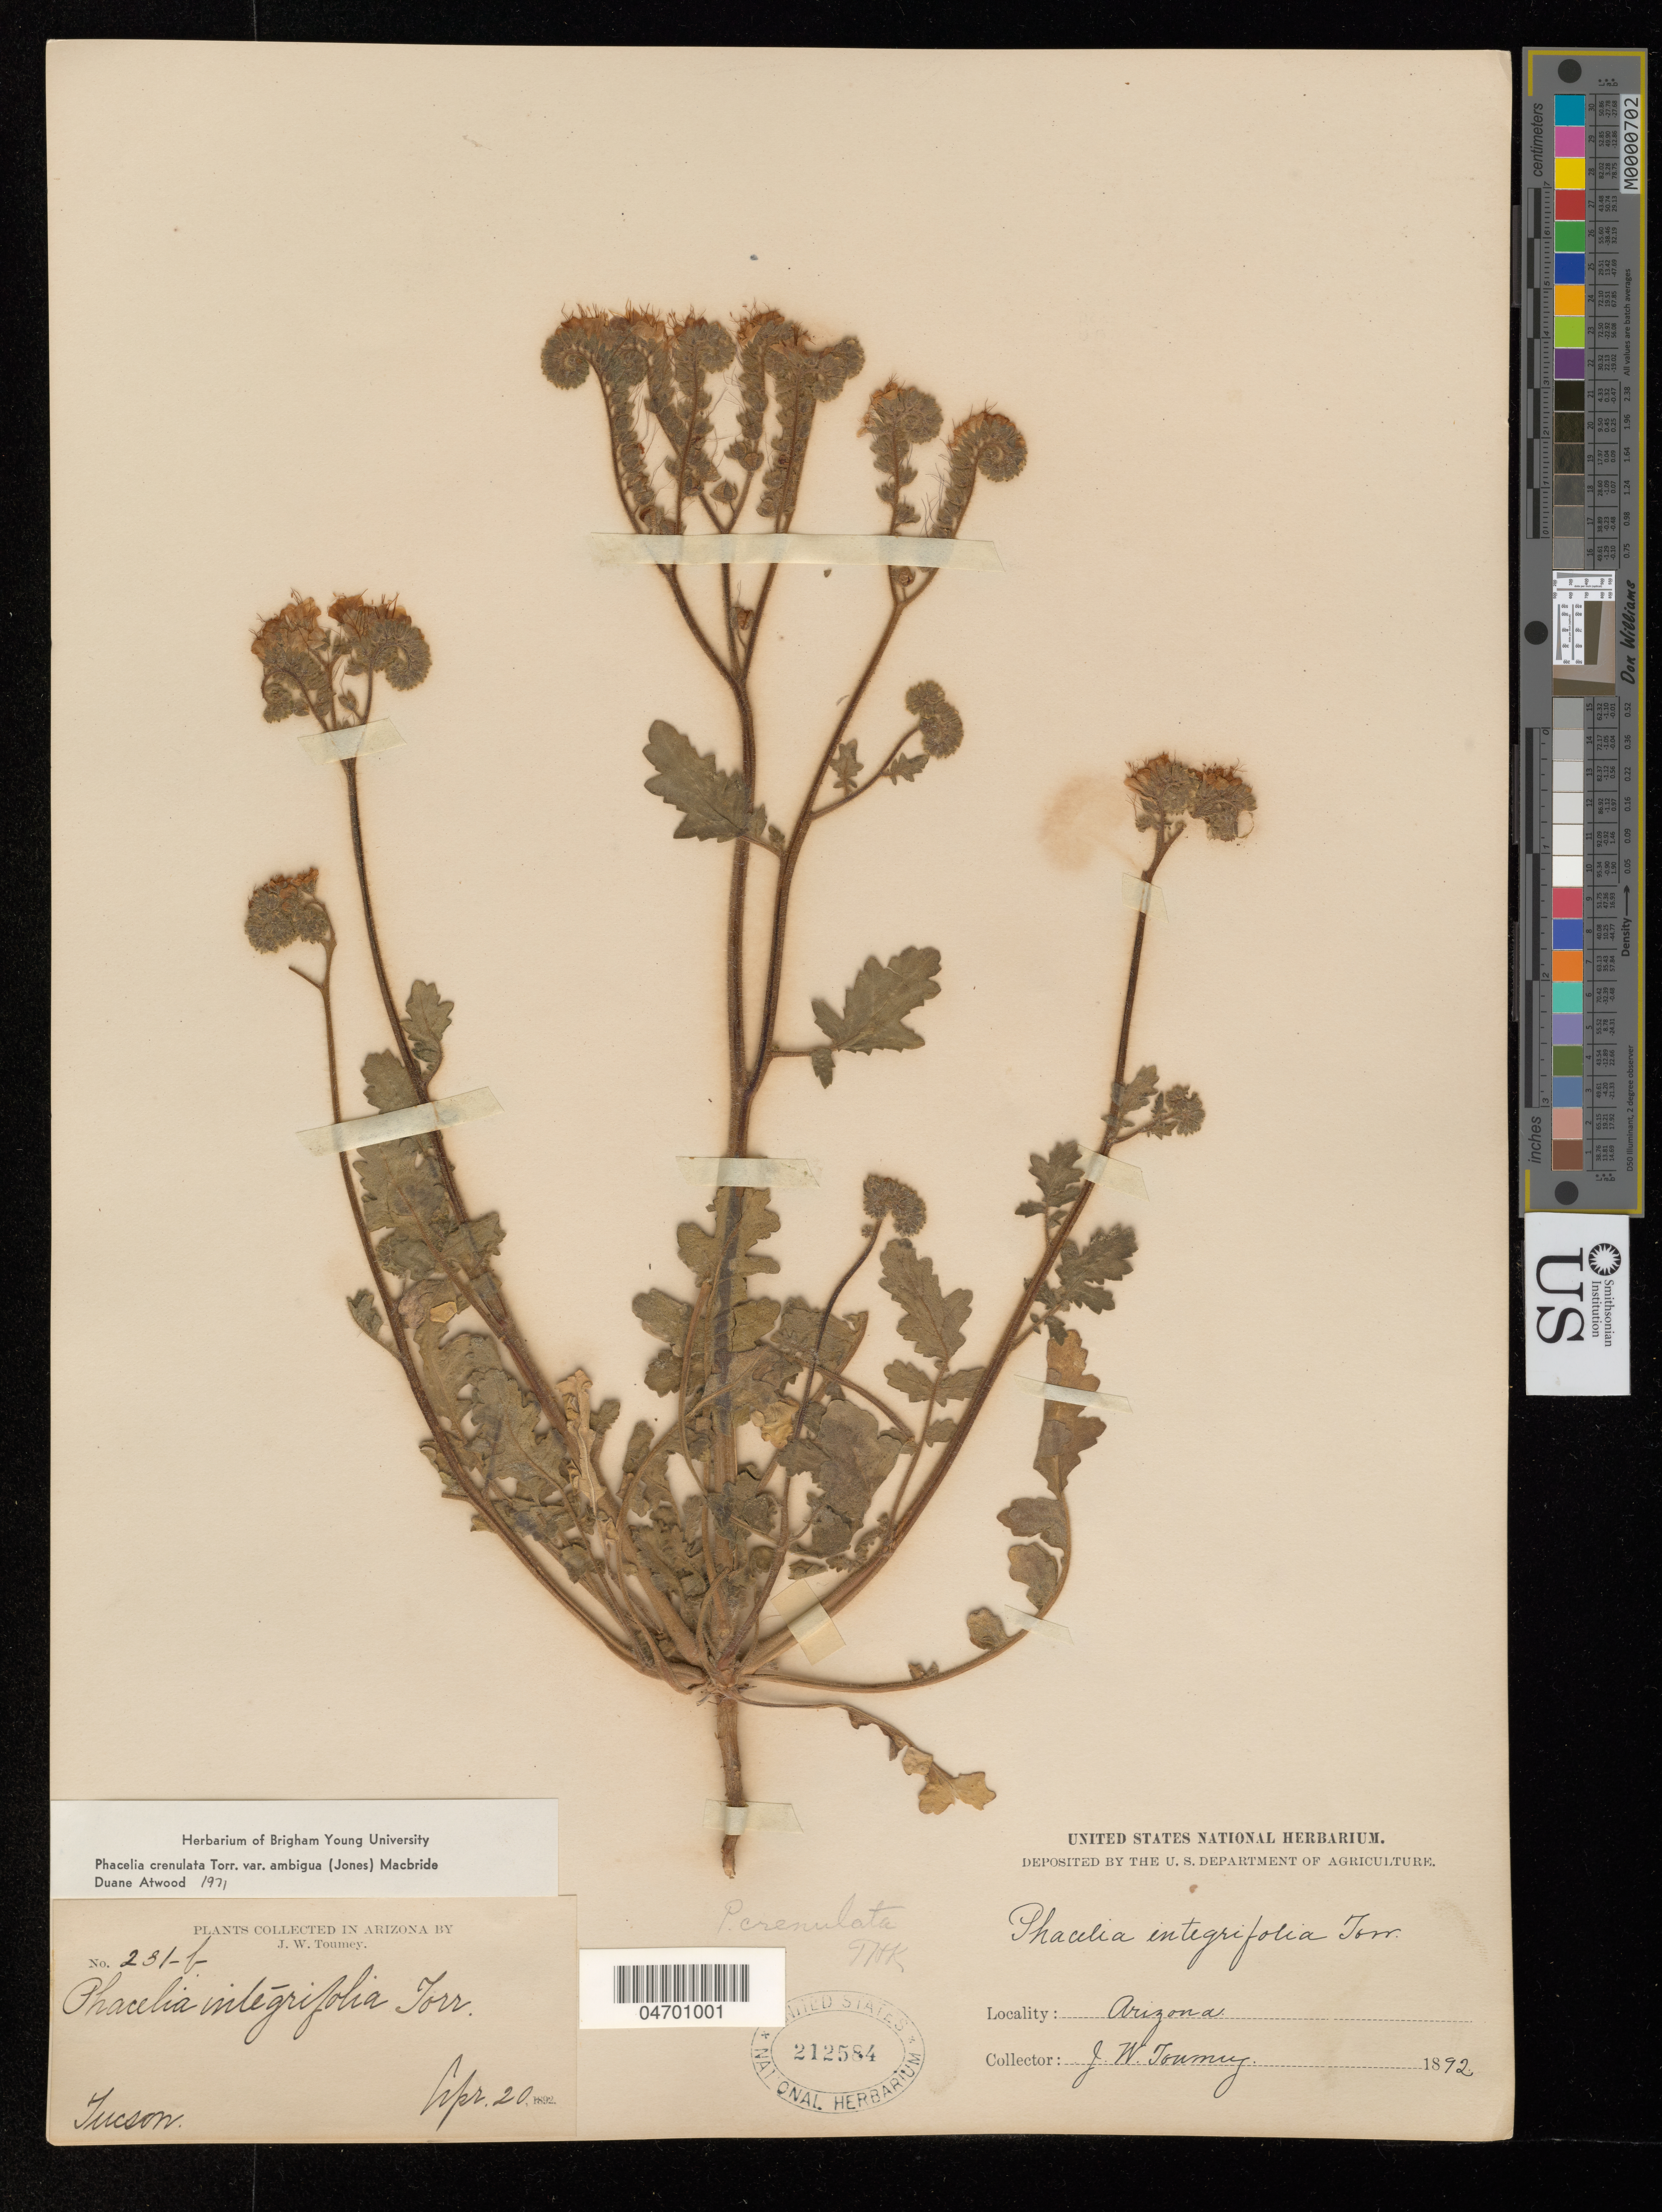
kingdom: Plantae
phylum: Tracheophyta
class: Magnoliopsida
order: Boraginales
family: Hydrophyllaceae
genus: Phacelia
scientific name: Phacelia crenulata var. ambigua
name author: (M.E. Jones) J.F. Macbr.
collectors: J. W. Toumey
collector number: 231-b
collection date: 1892-09-20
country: United States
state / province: Arizona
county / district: Pima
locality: Tucson.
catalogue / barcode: US 212584